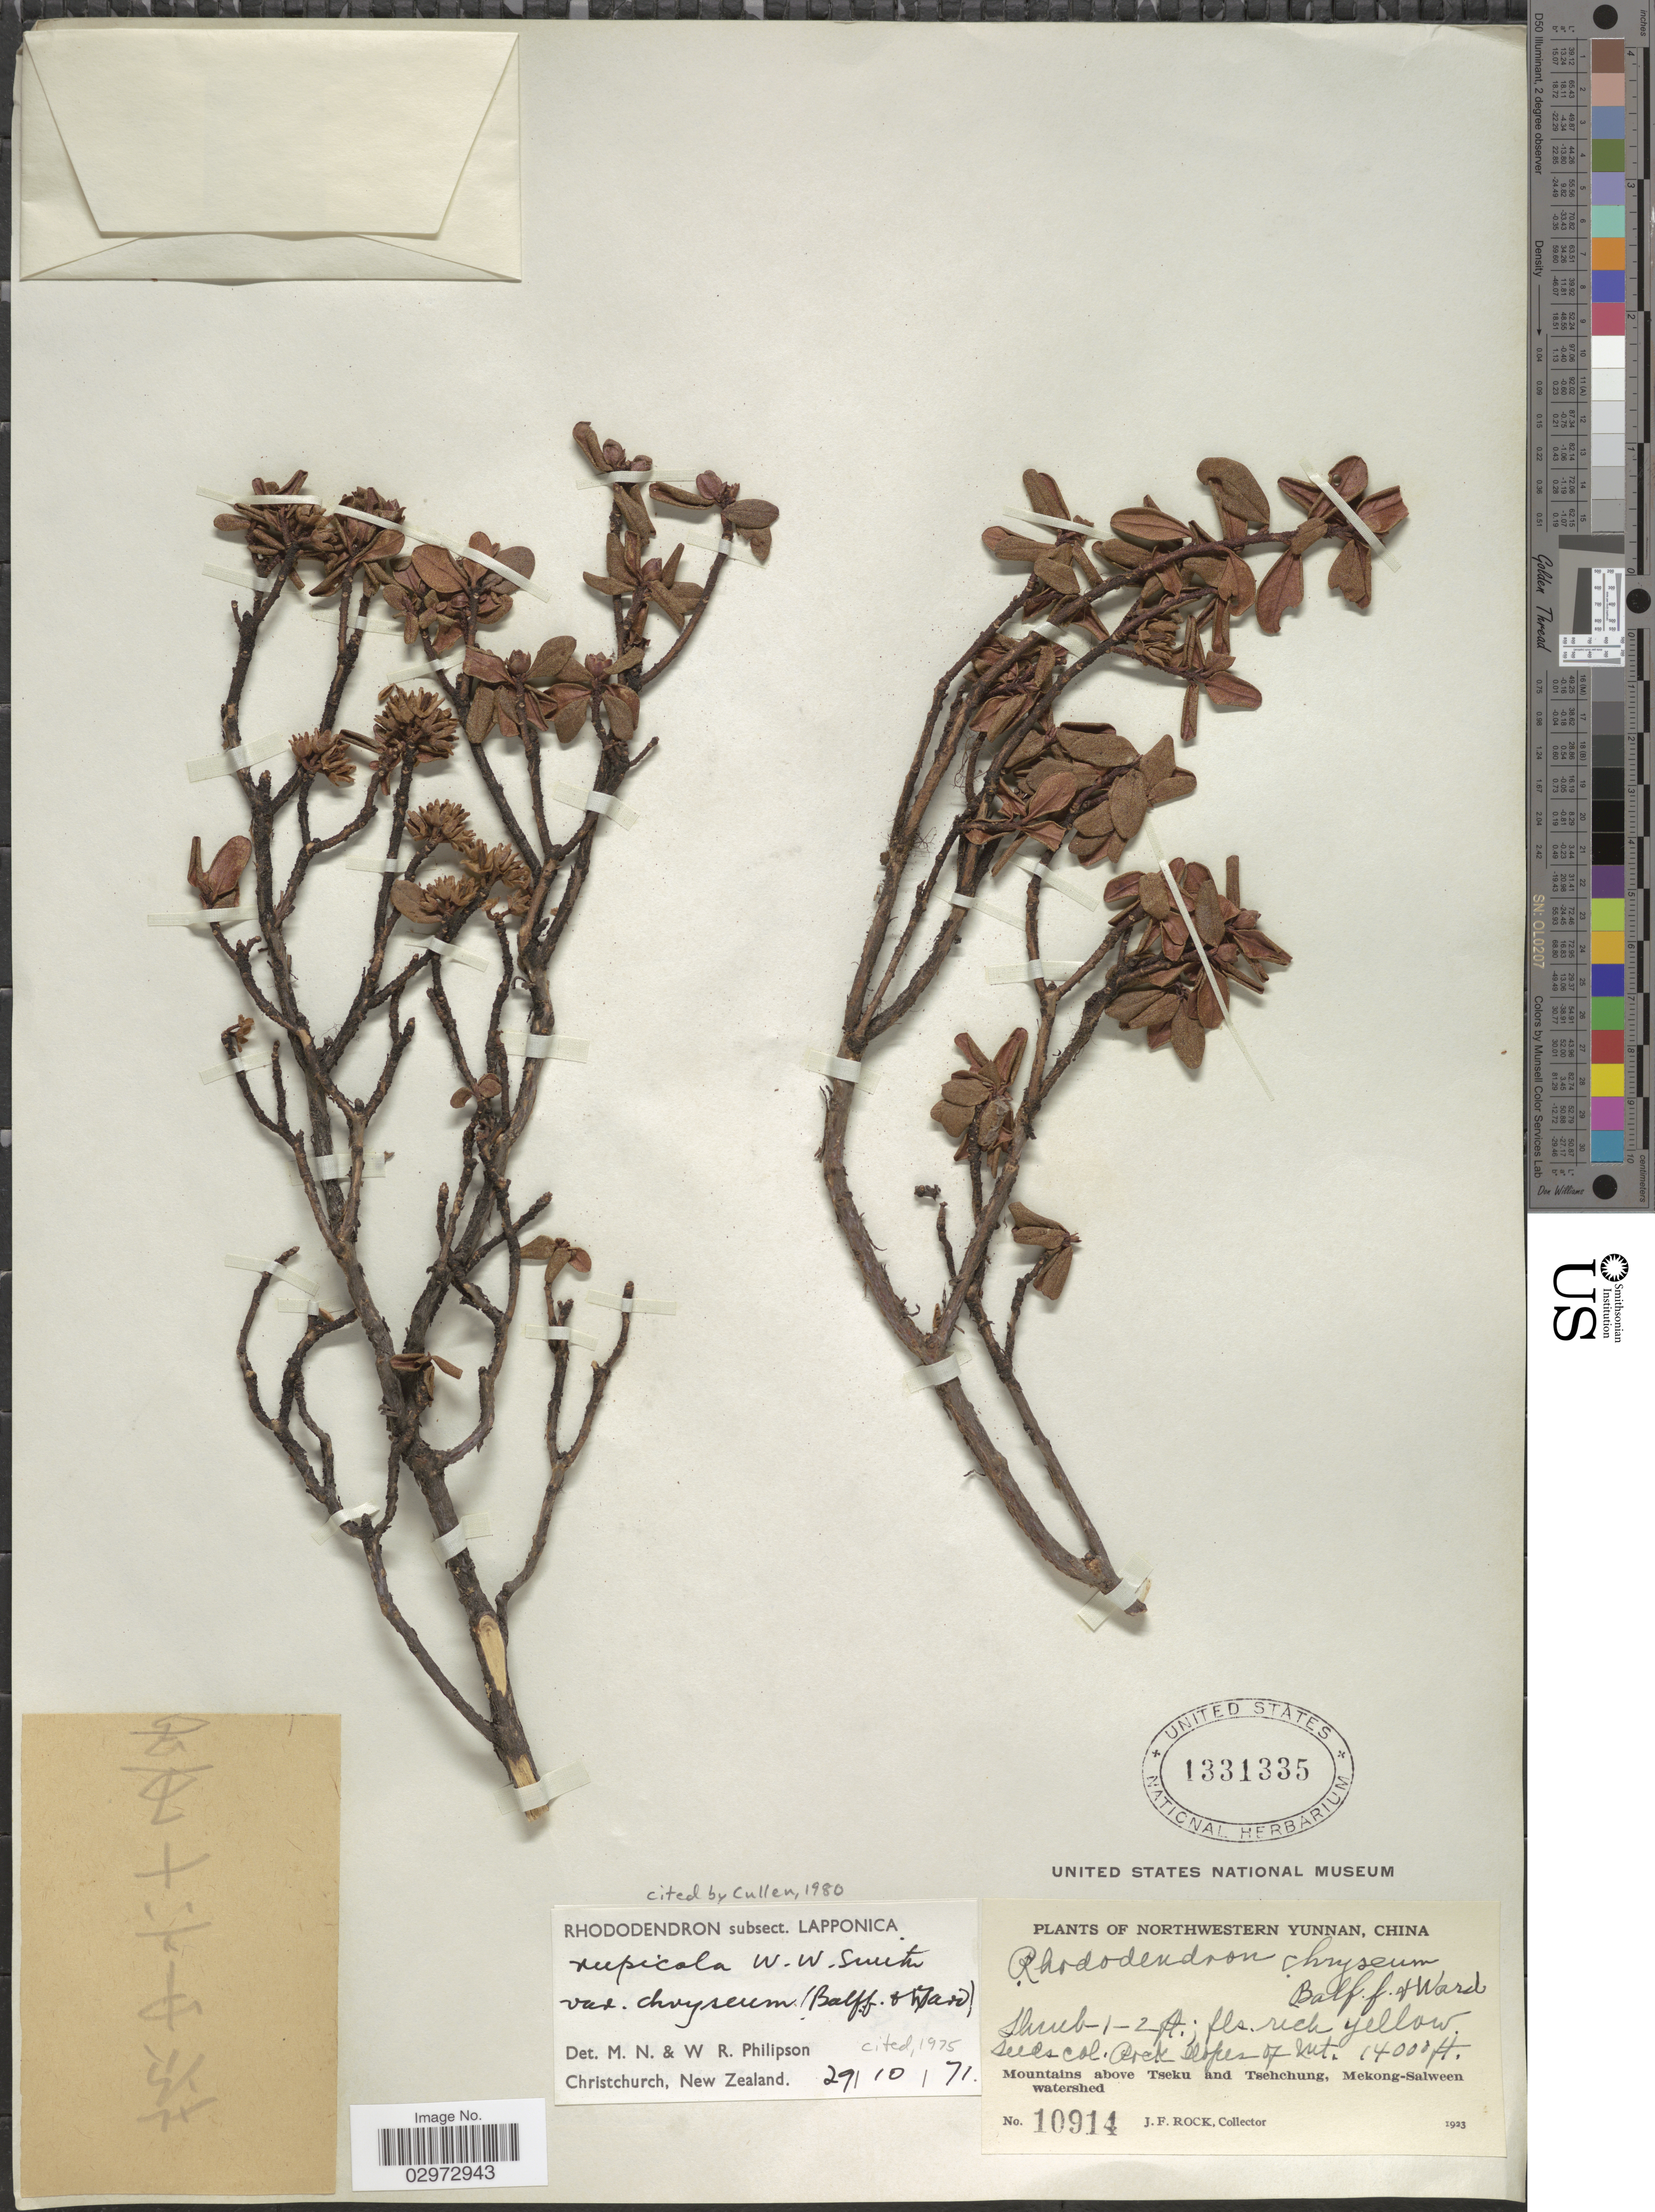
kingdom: Plantae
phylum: Tracheophyta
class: Magnoliopsida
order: Ericales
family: Ericaceae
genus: Rhododendron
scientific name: Rhododendron rupicola var. chryseum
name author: (Balf. f. & Kingdon-Ward) Philipson & M. N. Philipson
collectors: J. Rock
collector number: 10914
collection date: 1923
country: China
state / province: Yunnan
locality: Northwestern Yunnan, Mountains above Tseku and Tsehchung, Mekong-Salween watershed.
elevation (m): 4267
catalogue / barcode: US 1331335